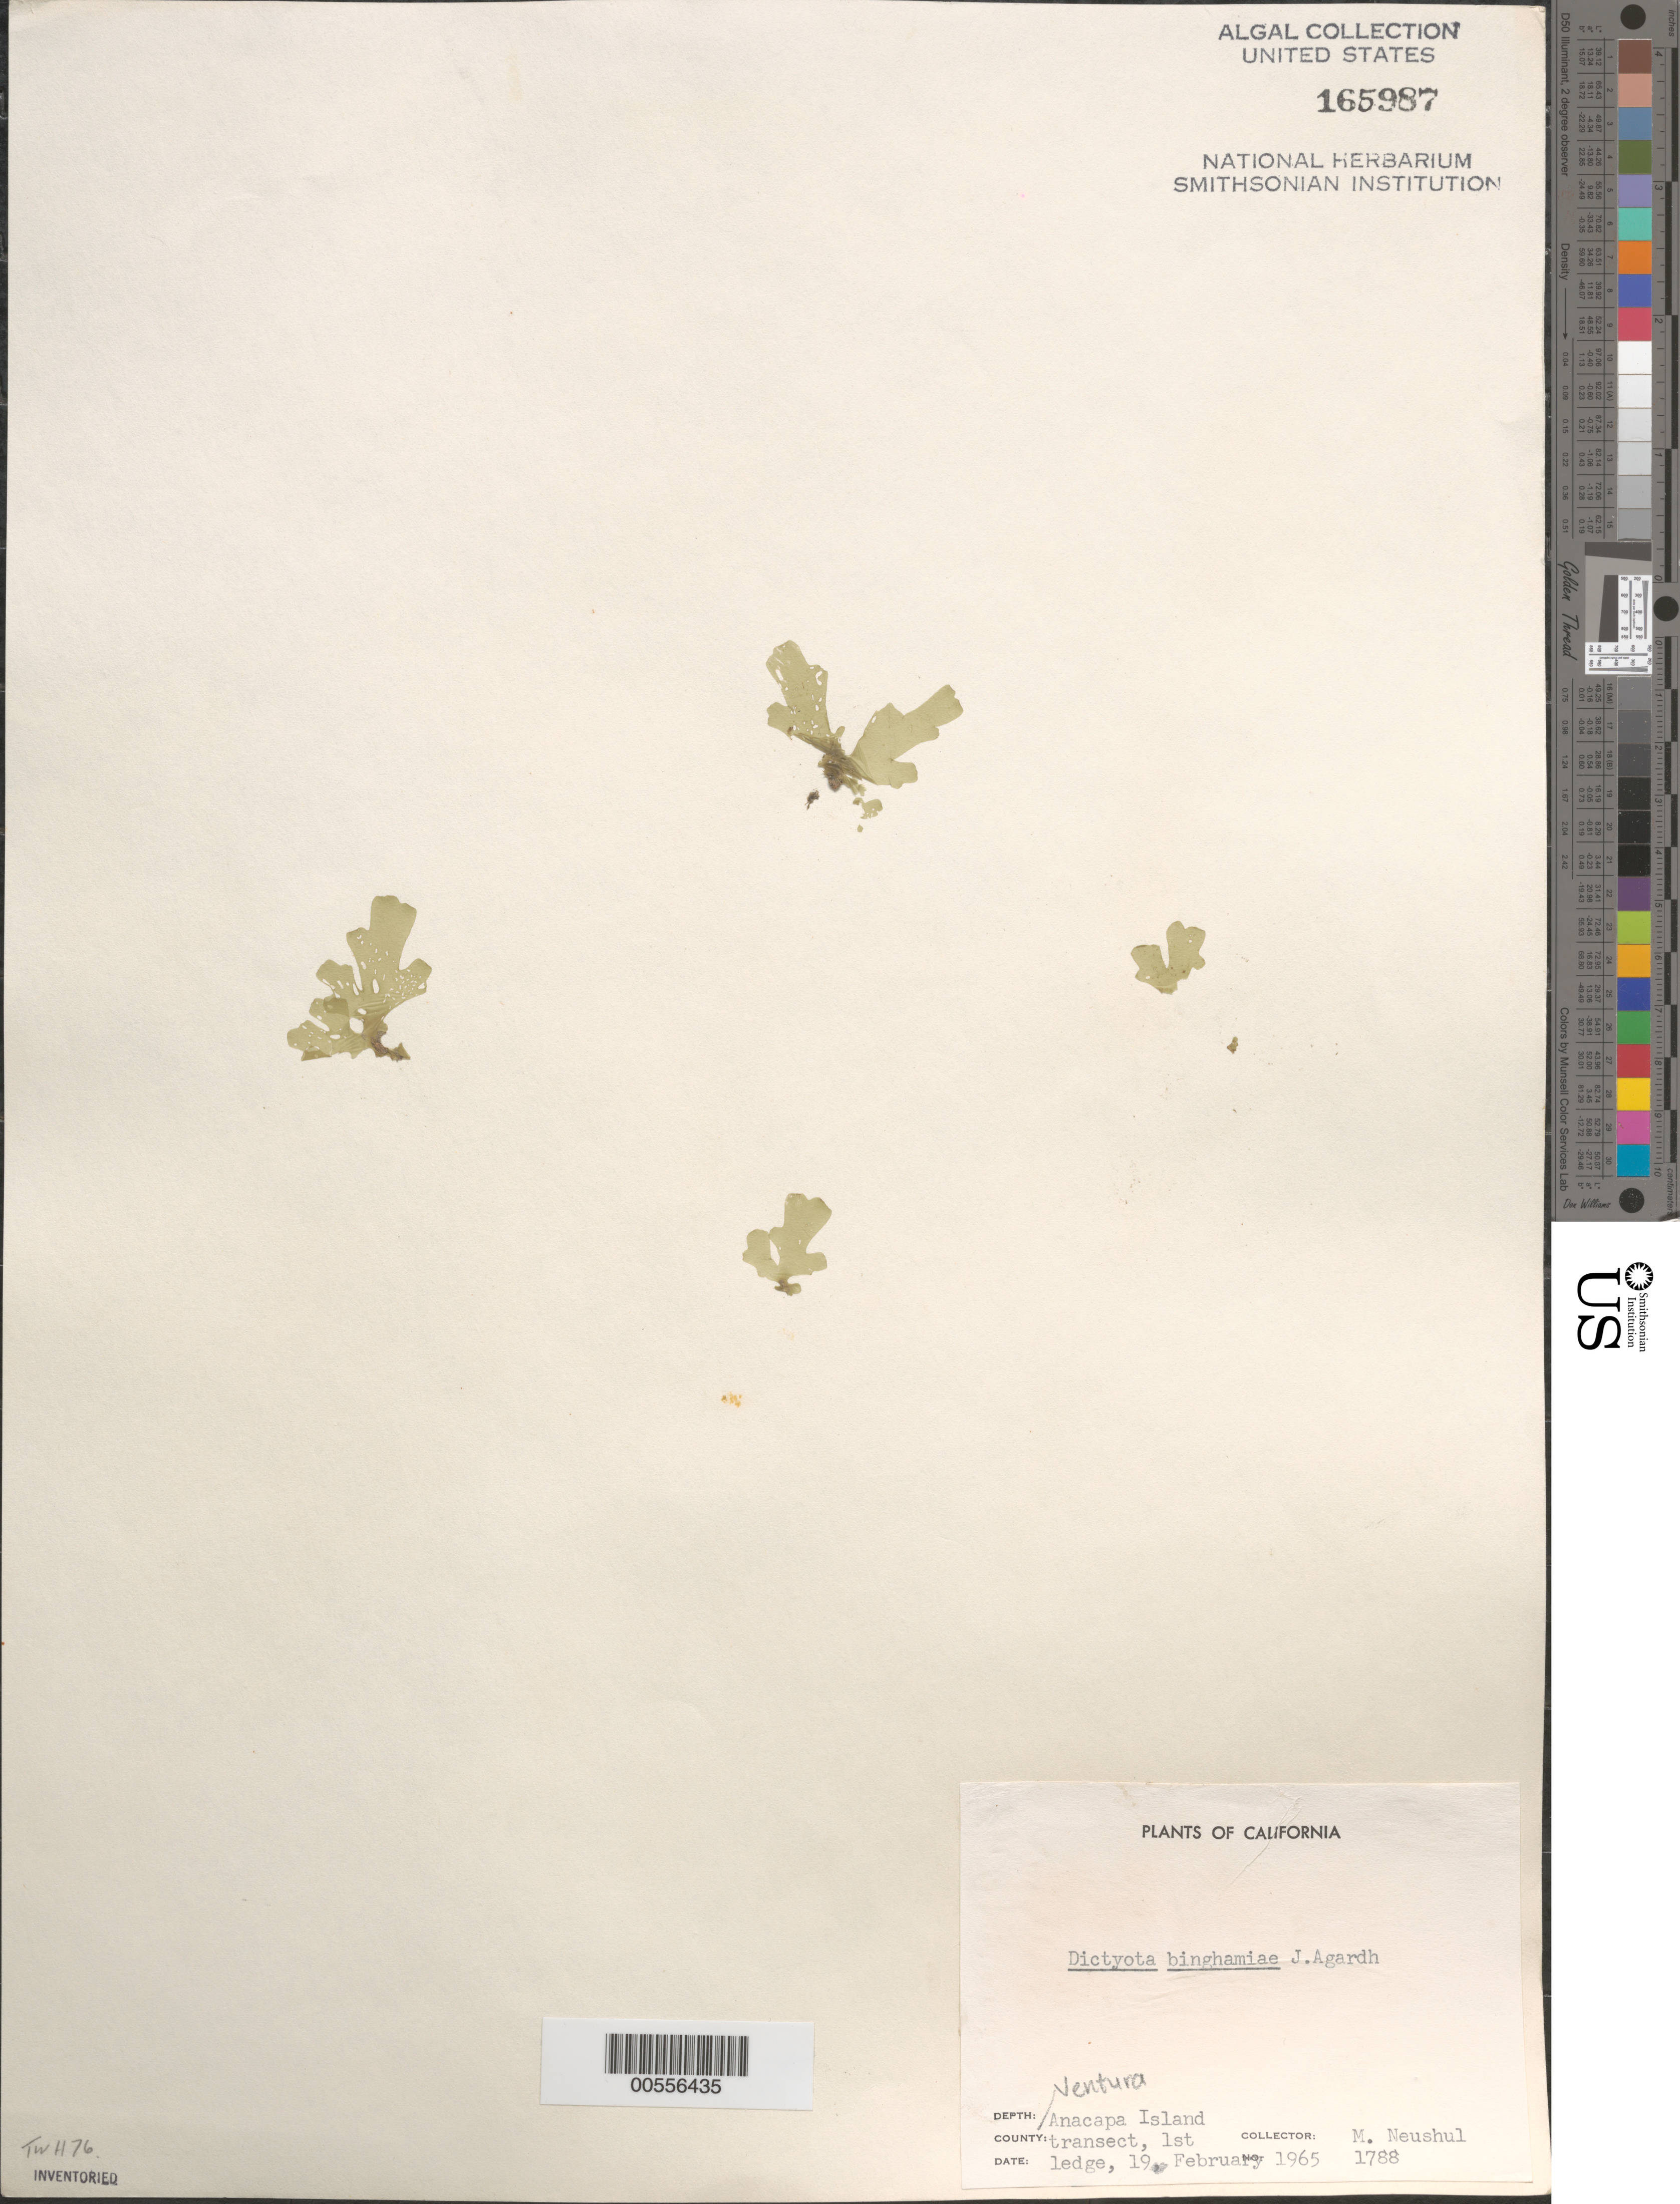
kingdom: Chromista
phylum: Ochrophyta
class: Phaeophyceae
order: Dictyotales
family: Dictyotaceae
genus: Dictyota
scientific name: Dictyota binghamiae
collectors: M. Neushul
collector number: Neushul 1788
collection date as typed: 19 Feb 1965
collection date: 1965-02-19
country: United States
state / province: California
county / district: Ventura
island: Anacapa Island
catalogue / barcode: US 165987